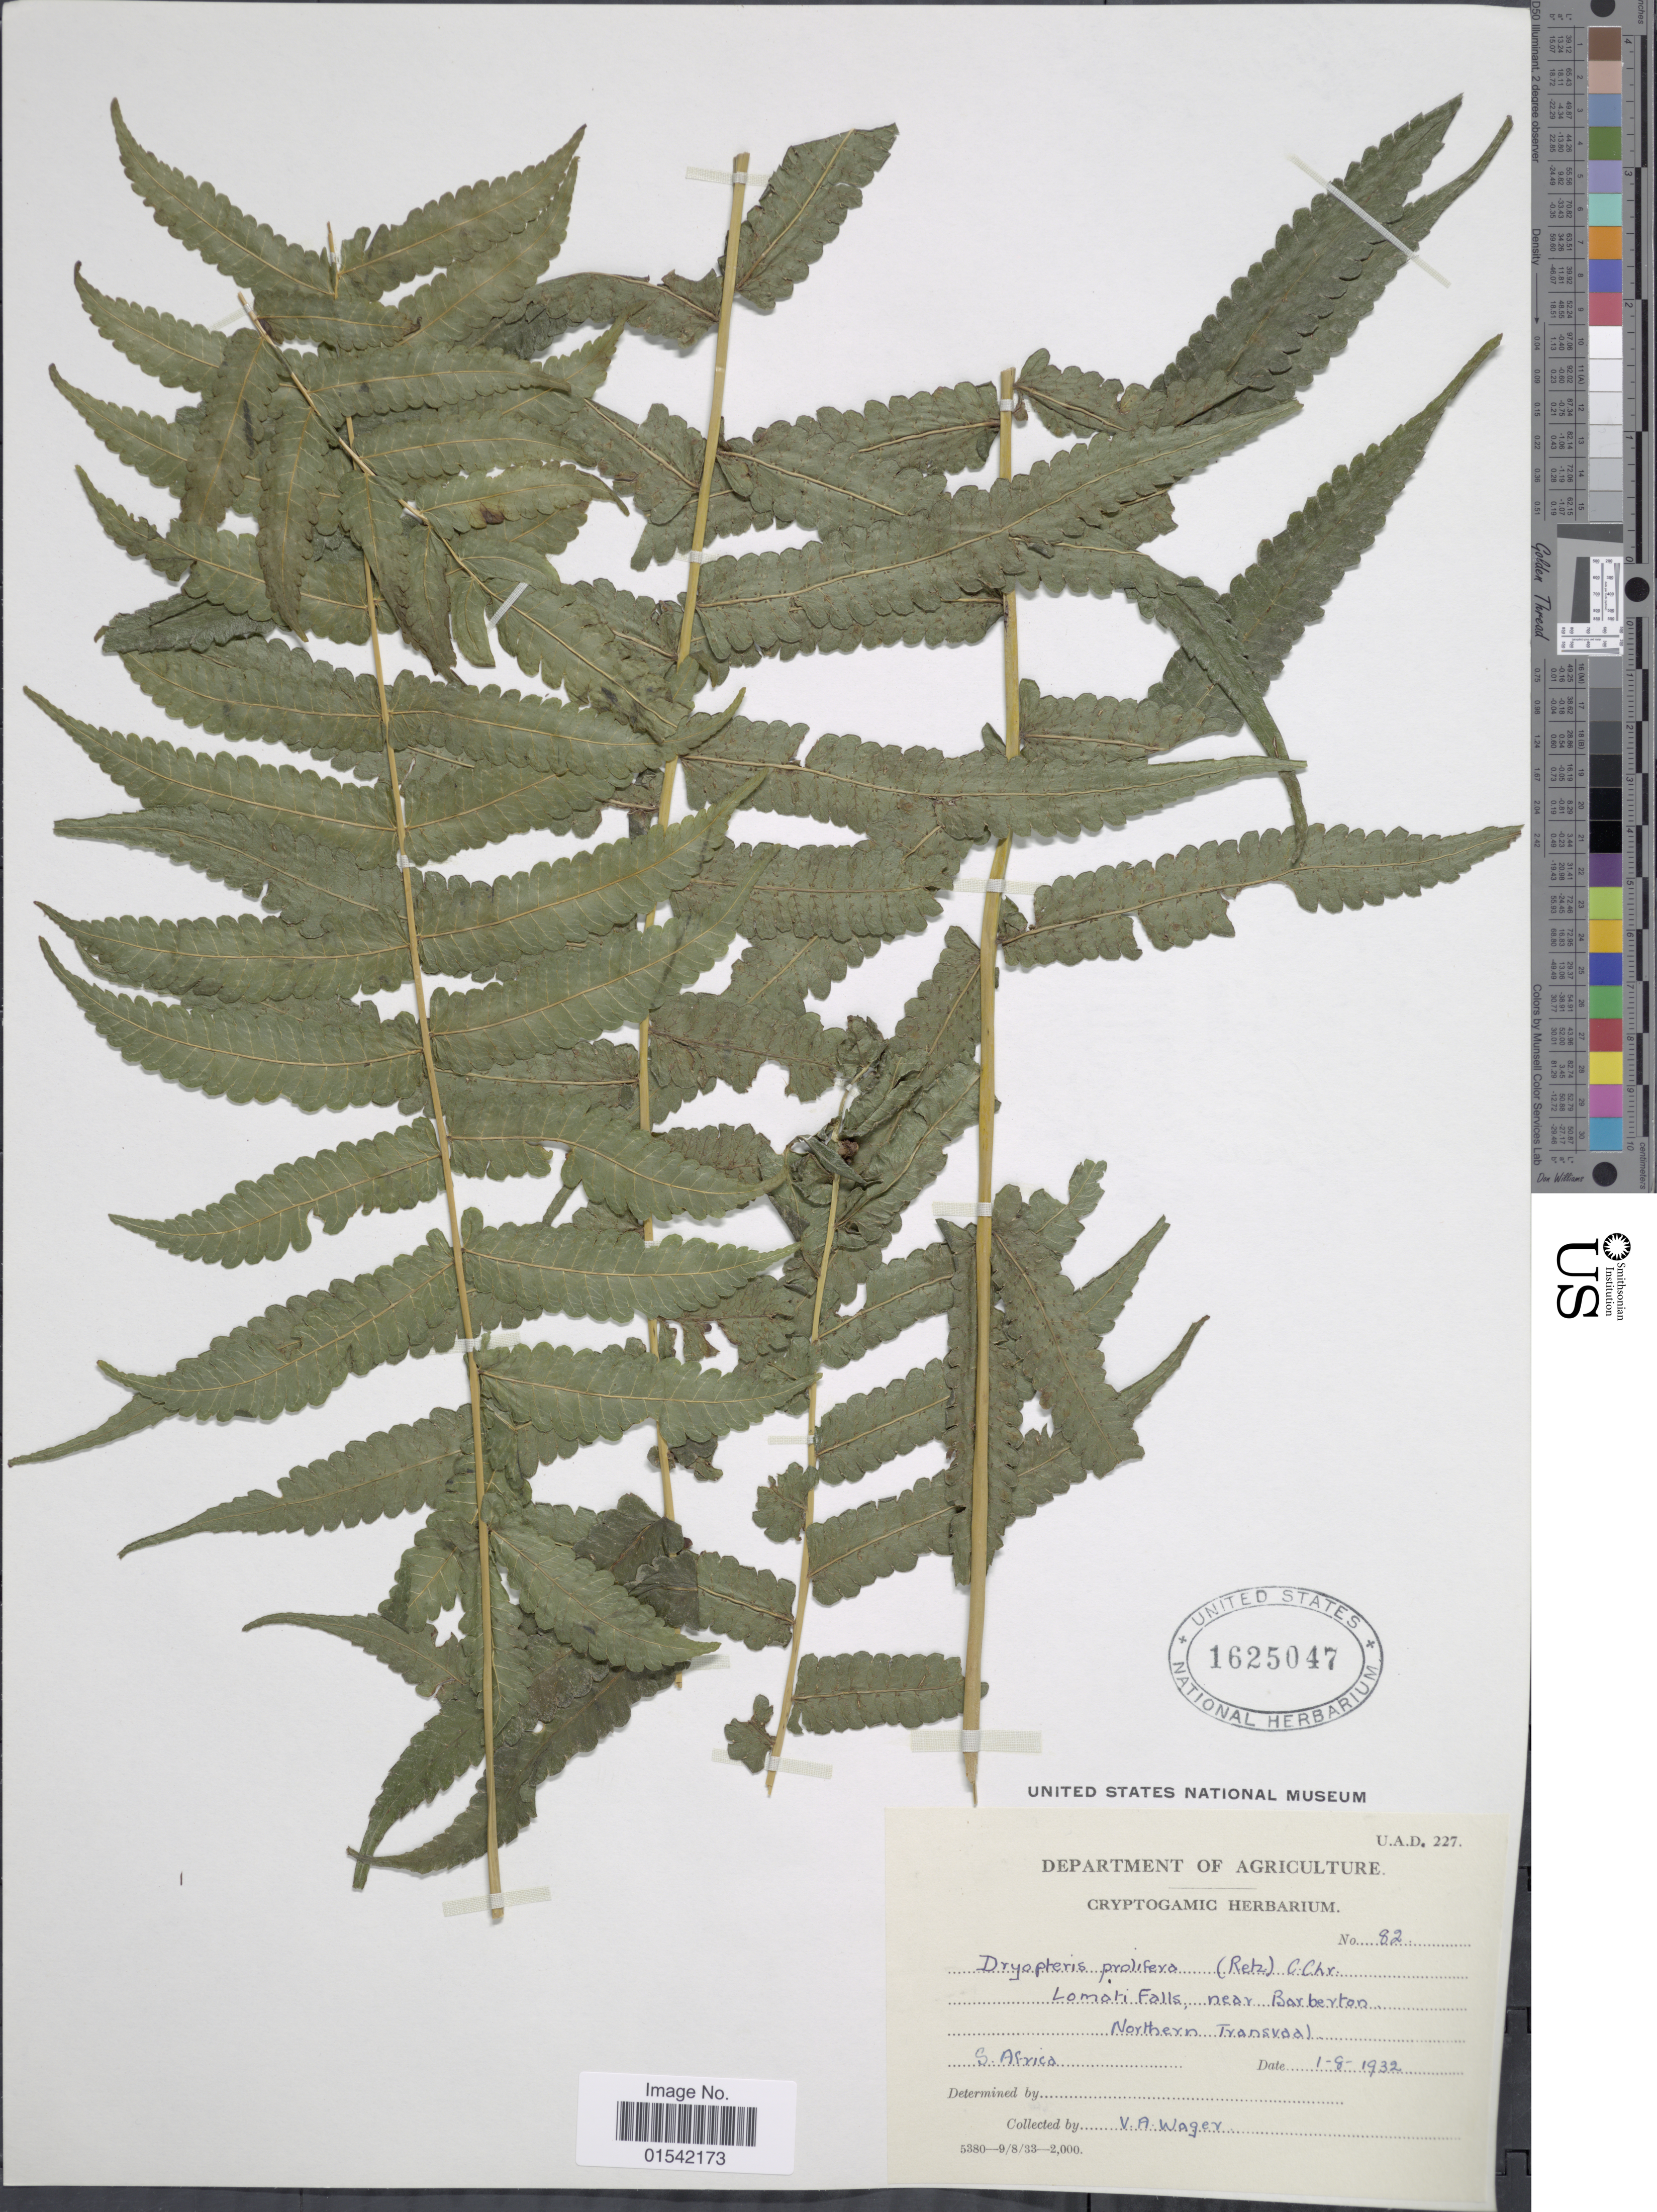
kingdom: Plantae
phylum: Tracheophyta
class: Polypodiopsida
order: Polypodiales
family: Thelypteridaceae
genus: Ampelopteris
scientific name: Ampelopteris prolifera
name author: (Retz.) Copel.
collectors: V. Wager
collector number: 82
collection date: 1932-08-01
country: South Africa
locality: Lomati Falls, near Barberton, Northern Transvaal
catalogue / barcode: US 1625047